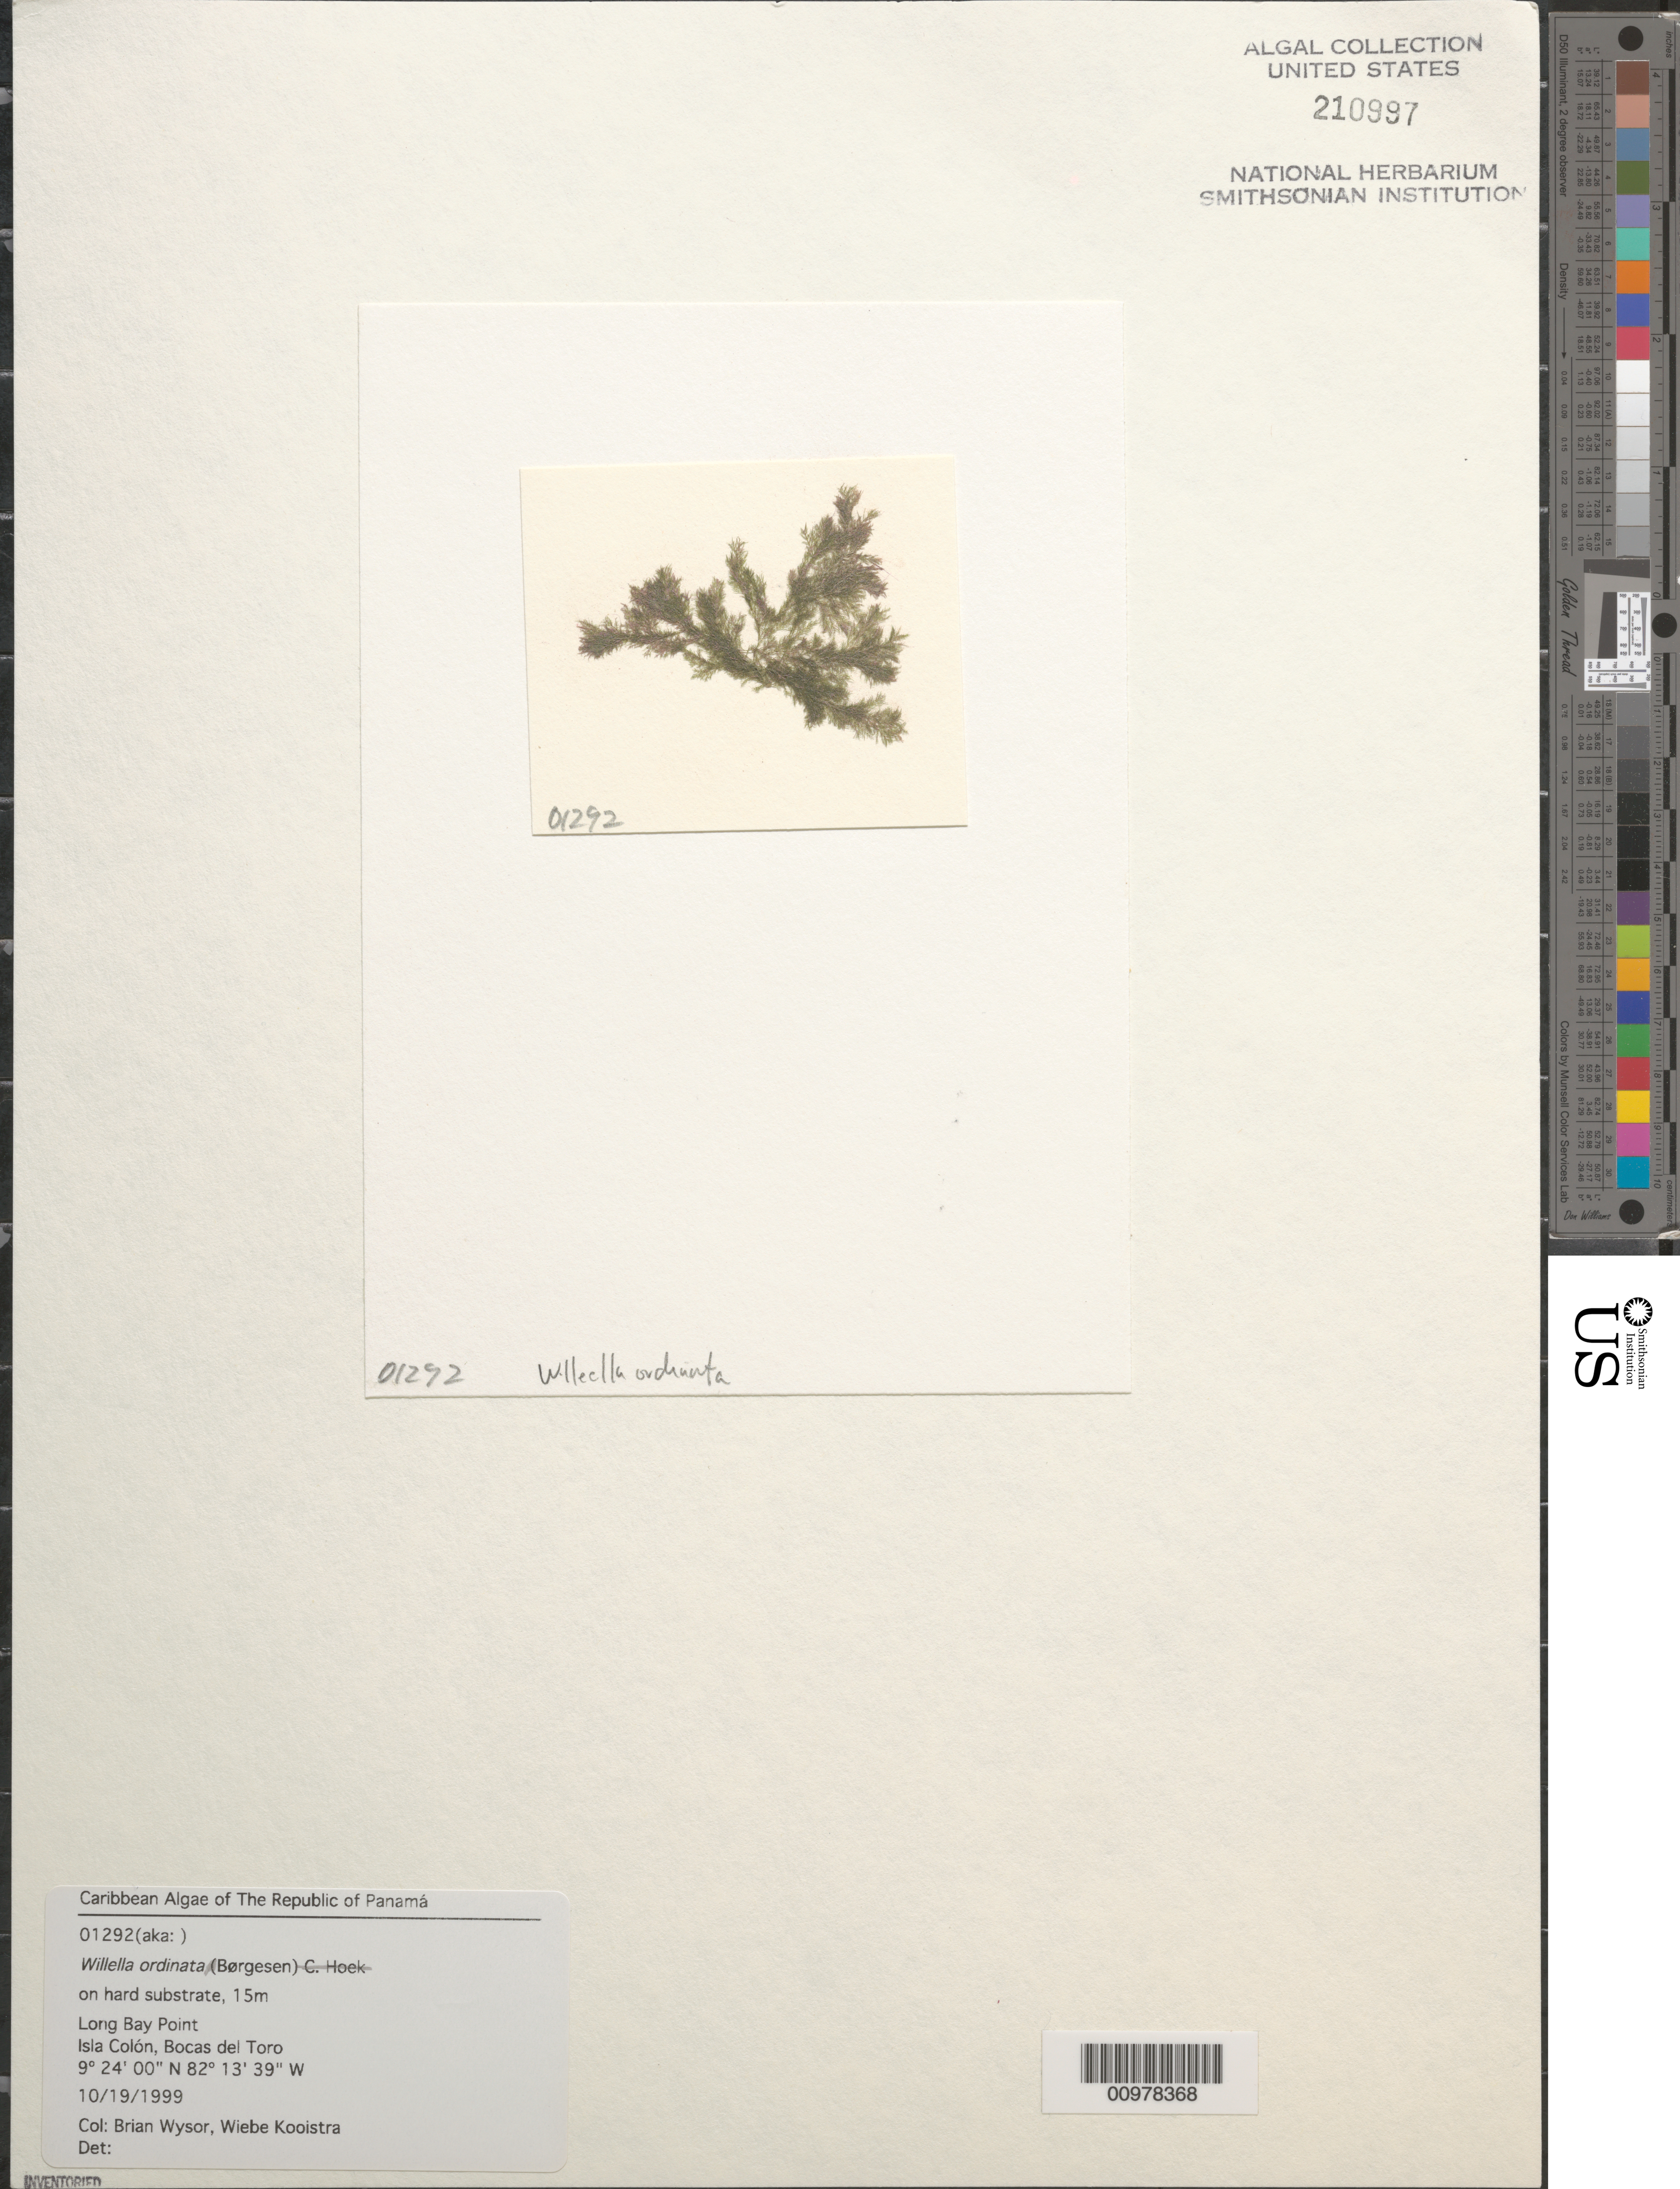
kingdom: Plantae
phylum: Chlorophyta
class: Ulvophyceae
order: Cladophorales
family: Anadyomenaceae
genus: Willeella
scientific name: Willeella ordinata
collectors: B. Wysor & W. Kooistra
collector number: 01292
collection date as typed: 19 Oct 1999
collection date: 1999-10-19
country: Panama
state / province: Bocas del Toro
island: Colón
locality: Long Bay Point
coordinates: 9 24' 00" N, 82 13' 39" W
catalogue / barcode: US 210997